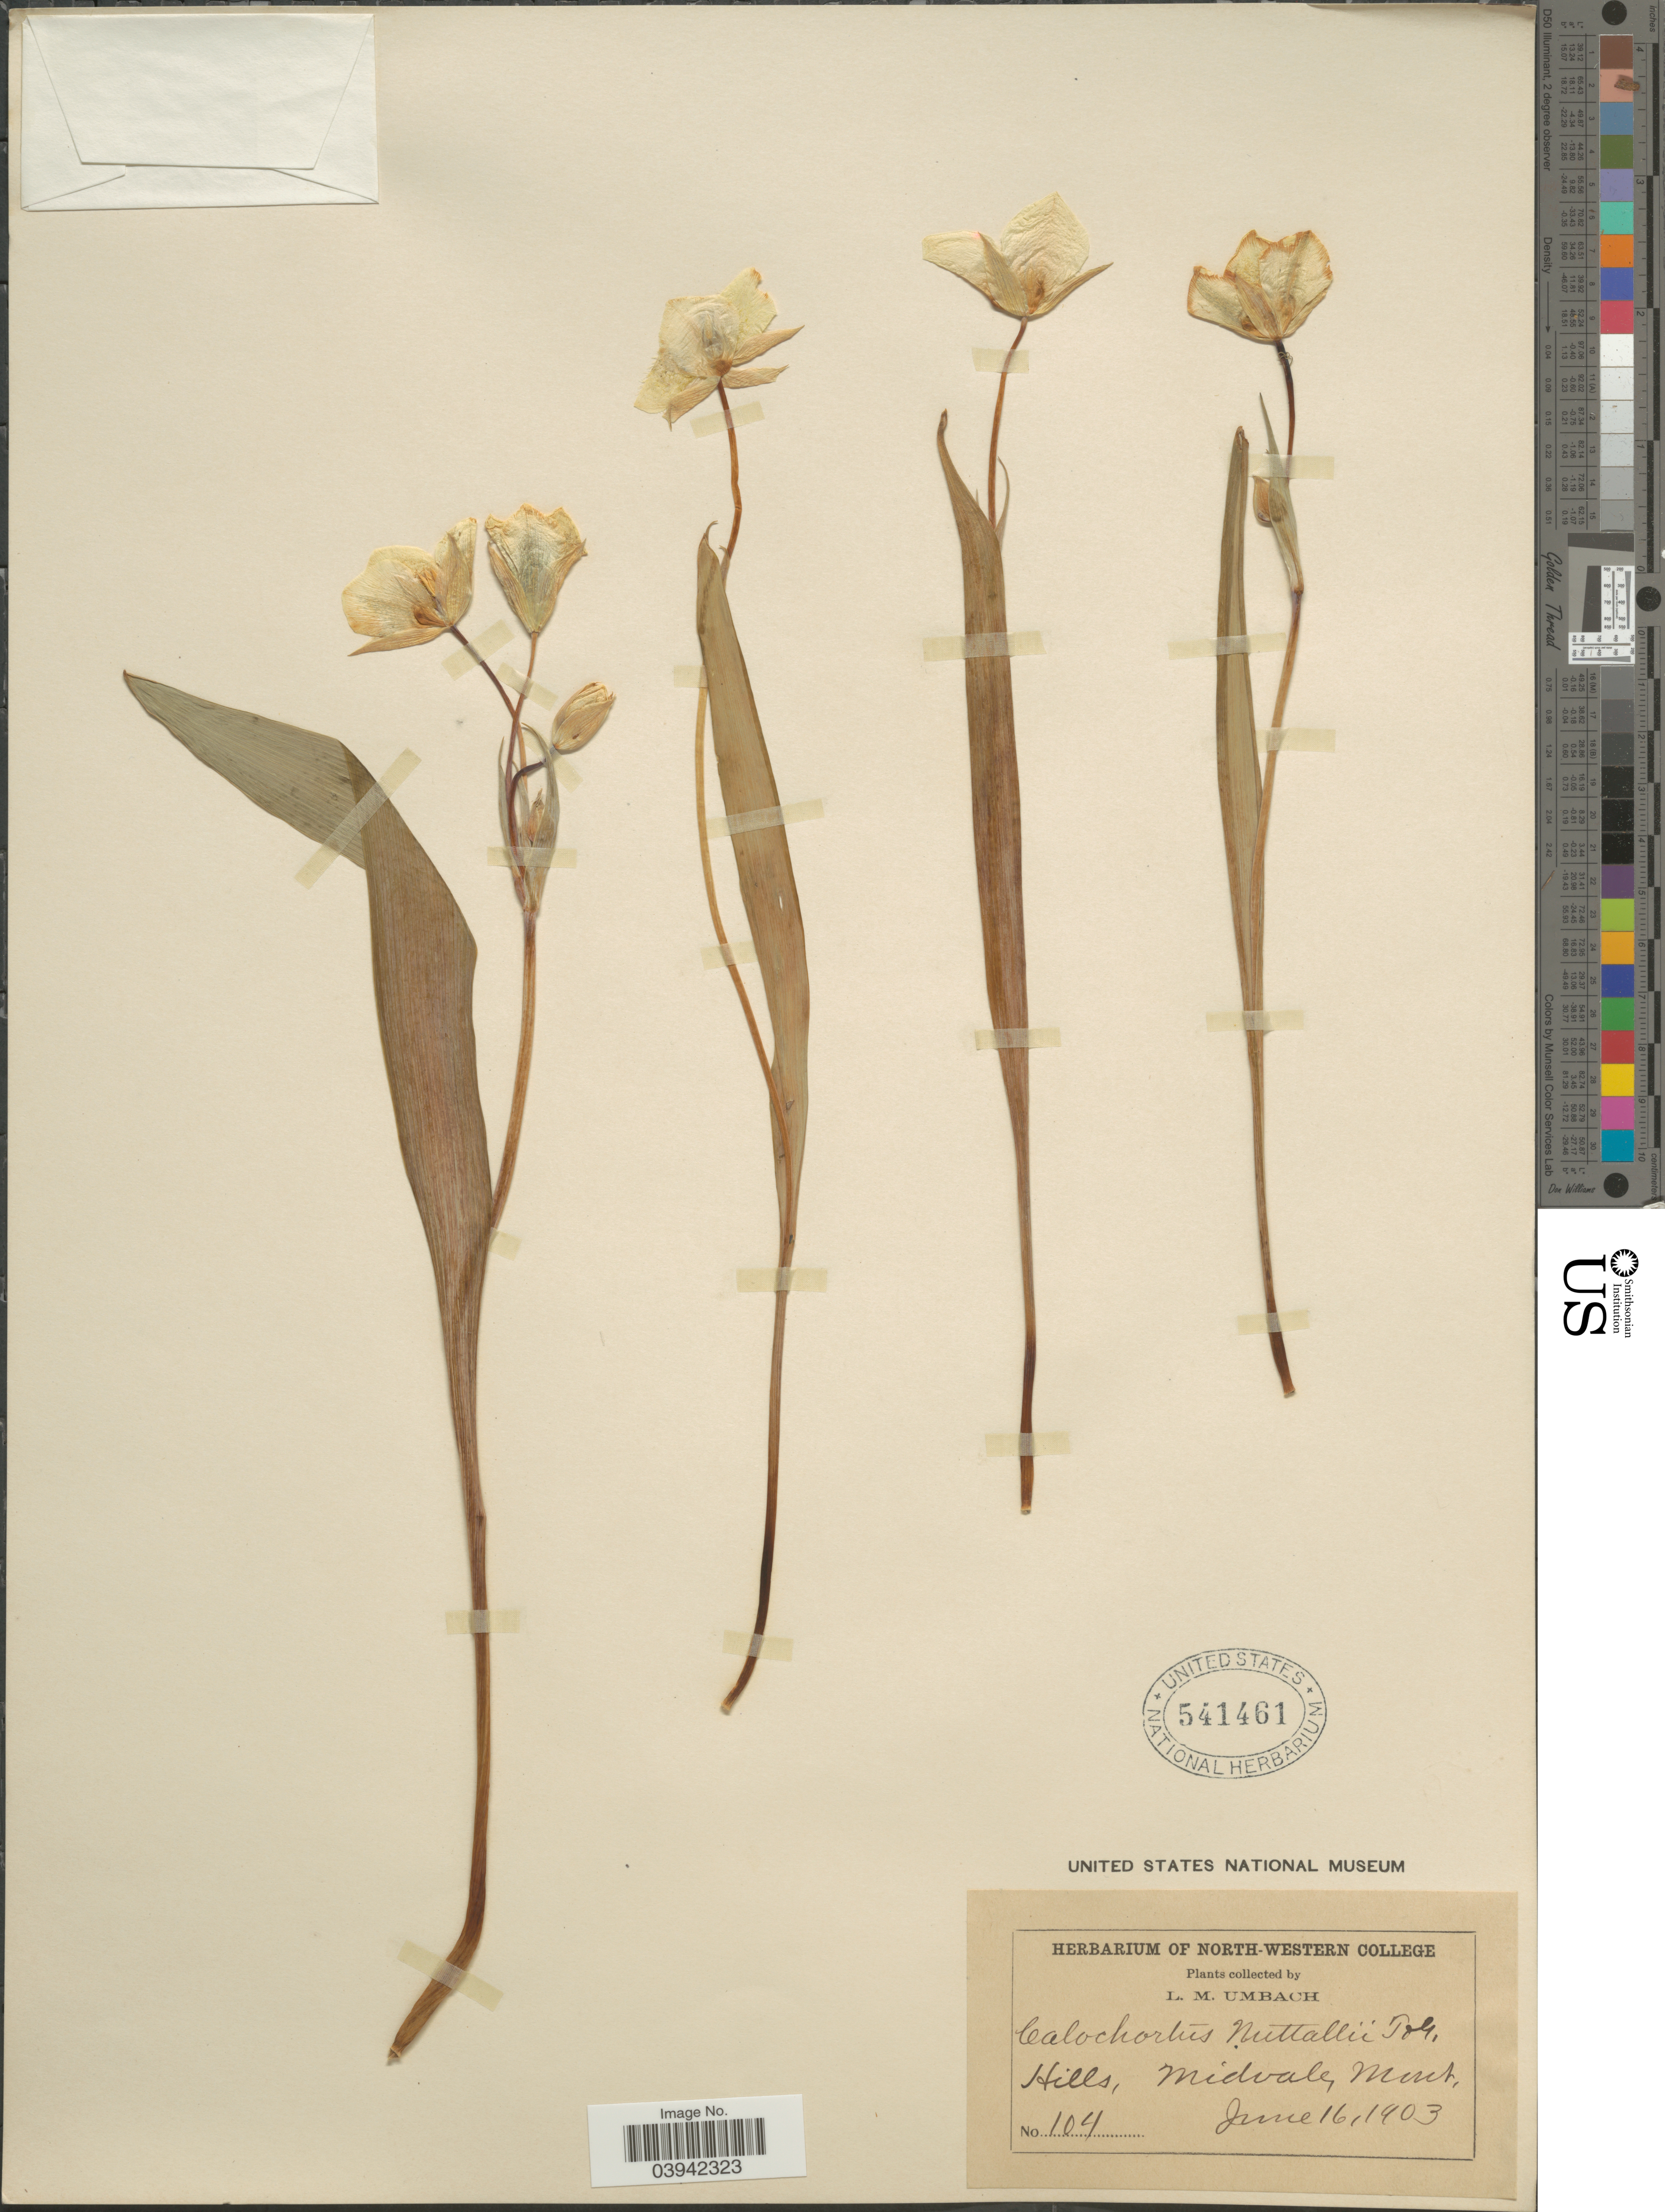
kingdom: Plantae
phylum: Tracheophyta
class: Liliopsida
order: Liliales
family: Liliaceae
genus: Calochortus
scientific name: Calochortus apiculatus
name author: Baker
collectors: L. M. Umbach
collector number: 104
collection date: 1903-06-16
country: United States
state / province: Montana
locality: Hills, Midvale.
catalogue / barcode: US 541461